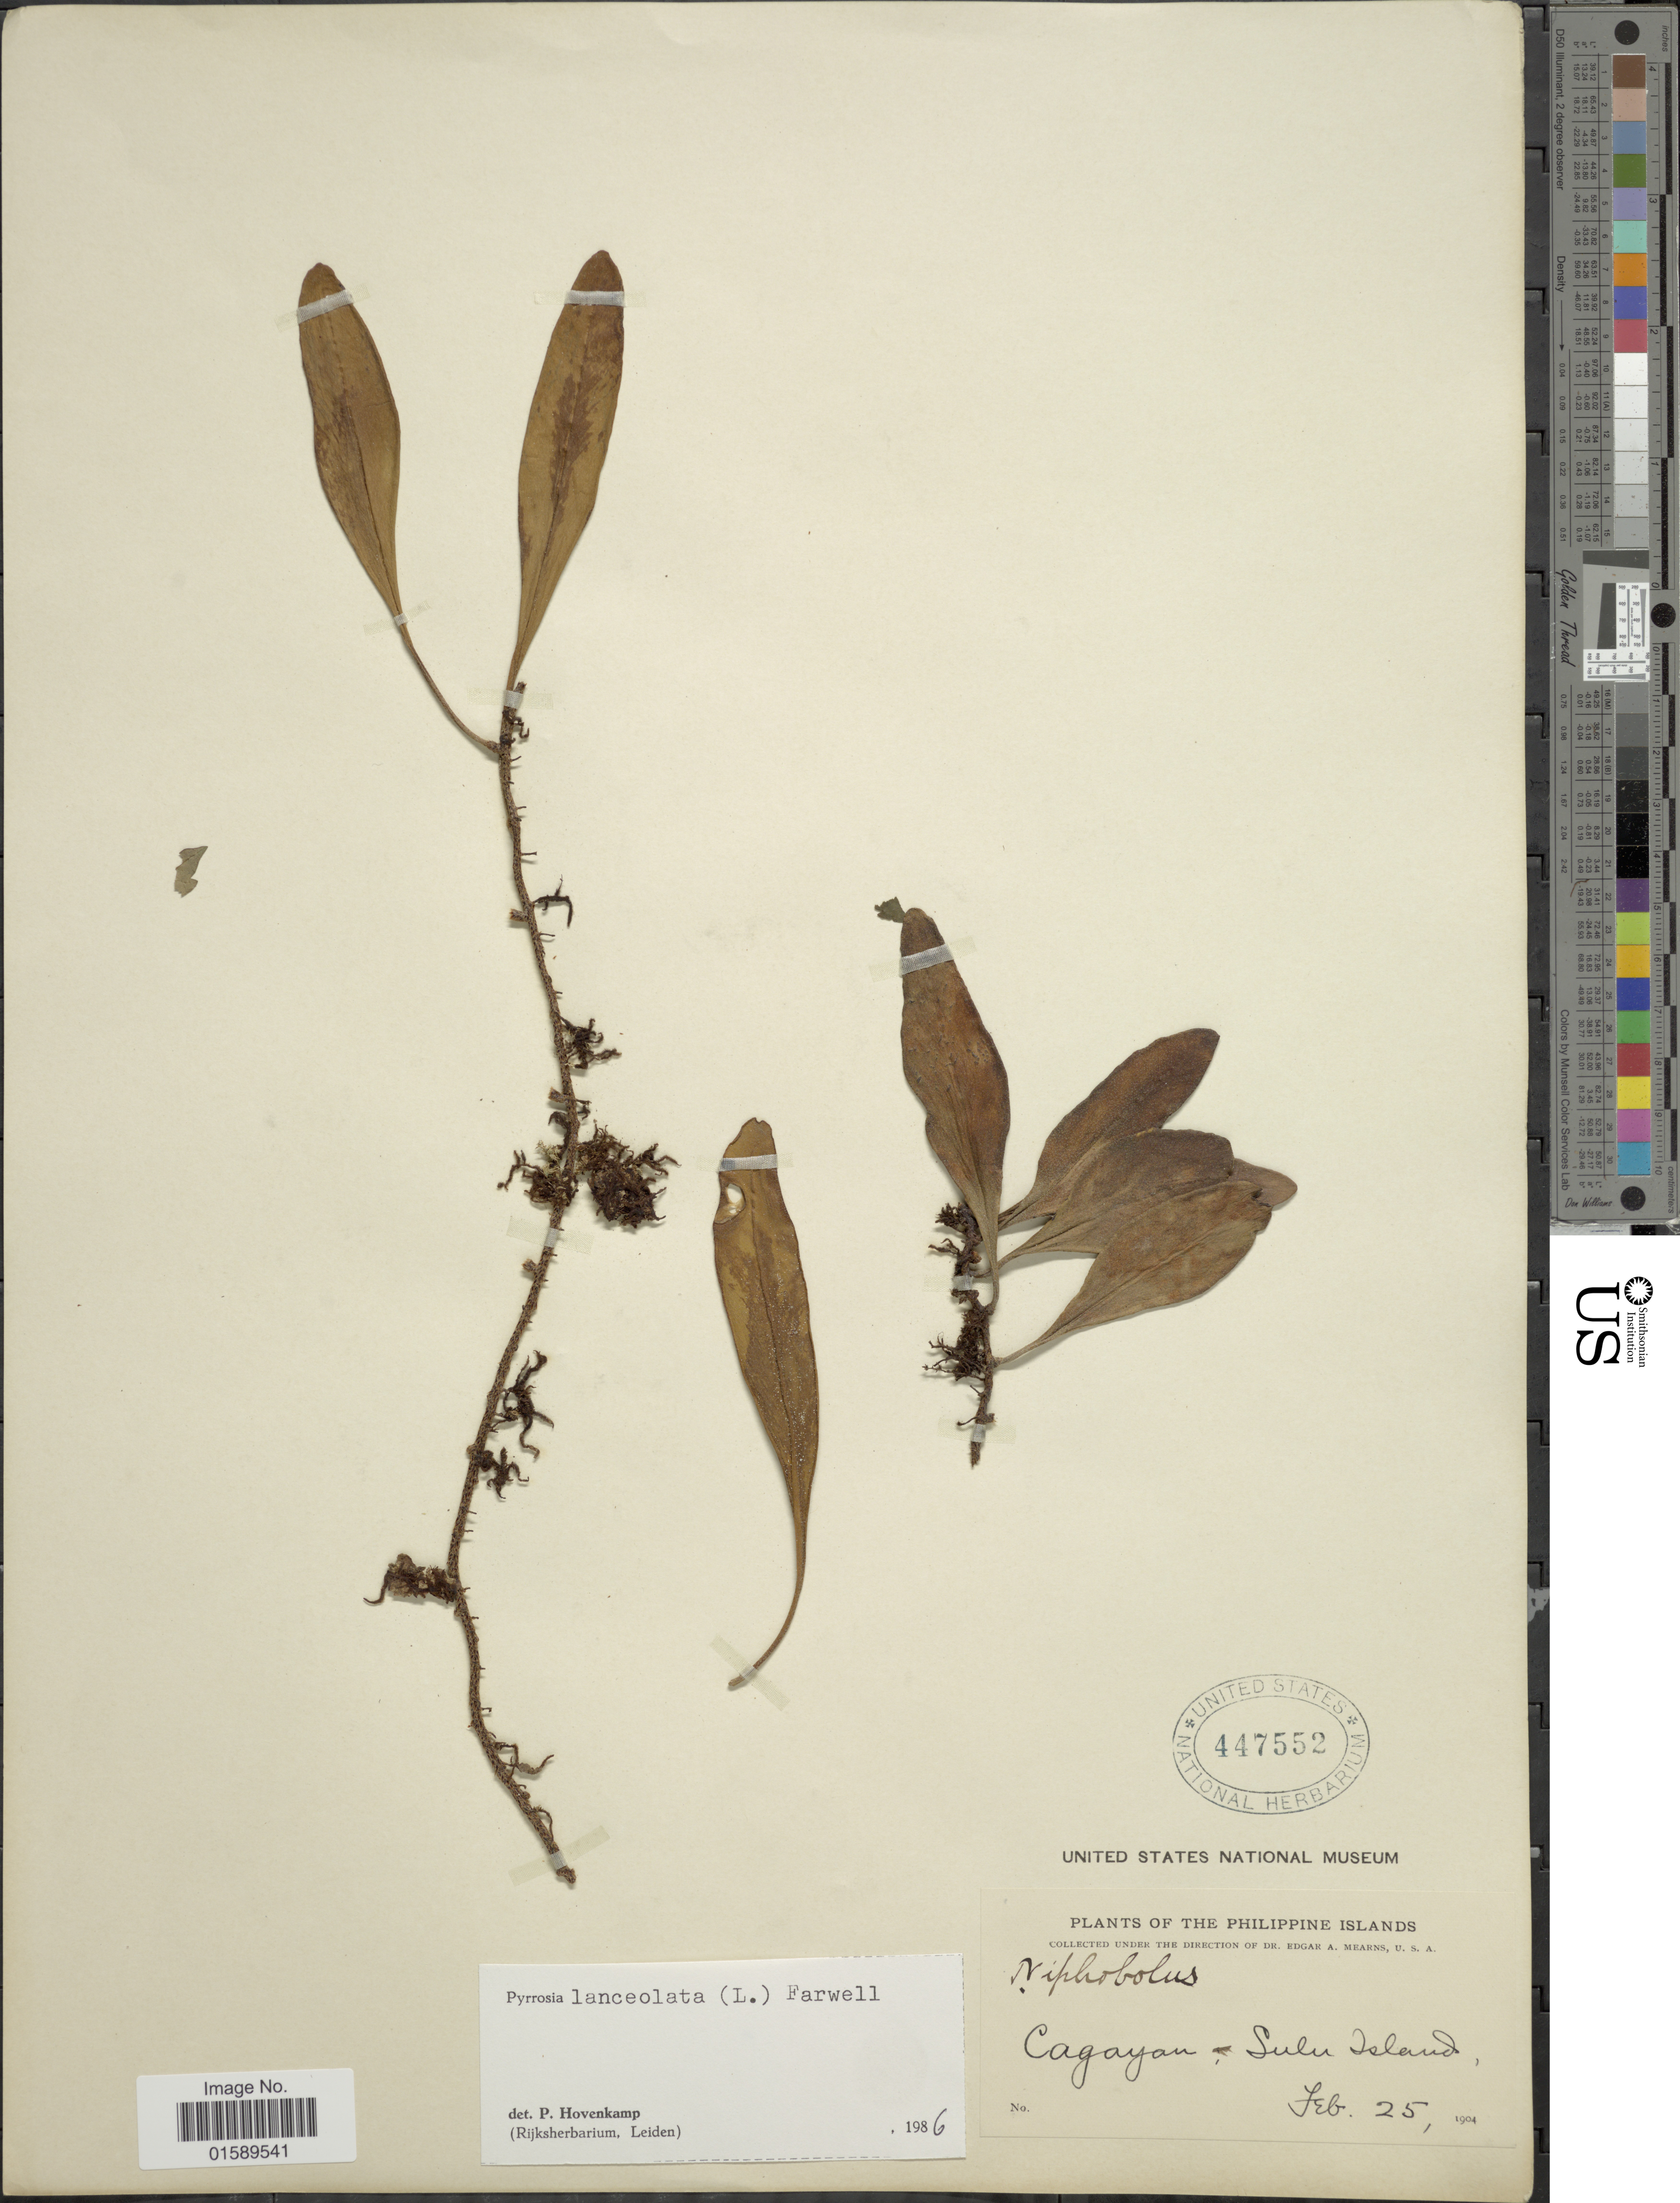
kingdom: Plantae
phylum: Tracheophyta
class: Polypodiopsida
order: Polypodiales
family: Polypodiaceae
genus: Pyrrosia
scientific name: Pyrrosia lanceolata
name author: (L.) Farw.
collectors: E. A. Mearns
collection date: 1904-02-25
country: Philippines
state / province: Muslim Mindanao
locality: Cagayan - Sulu Island.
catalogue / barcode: US 447552